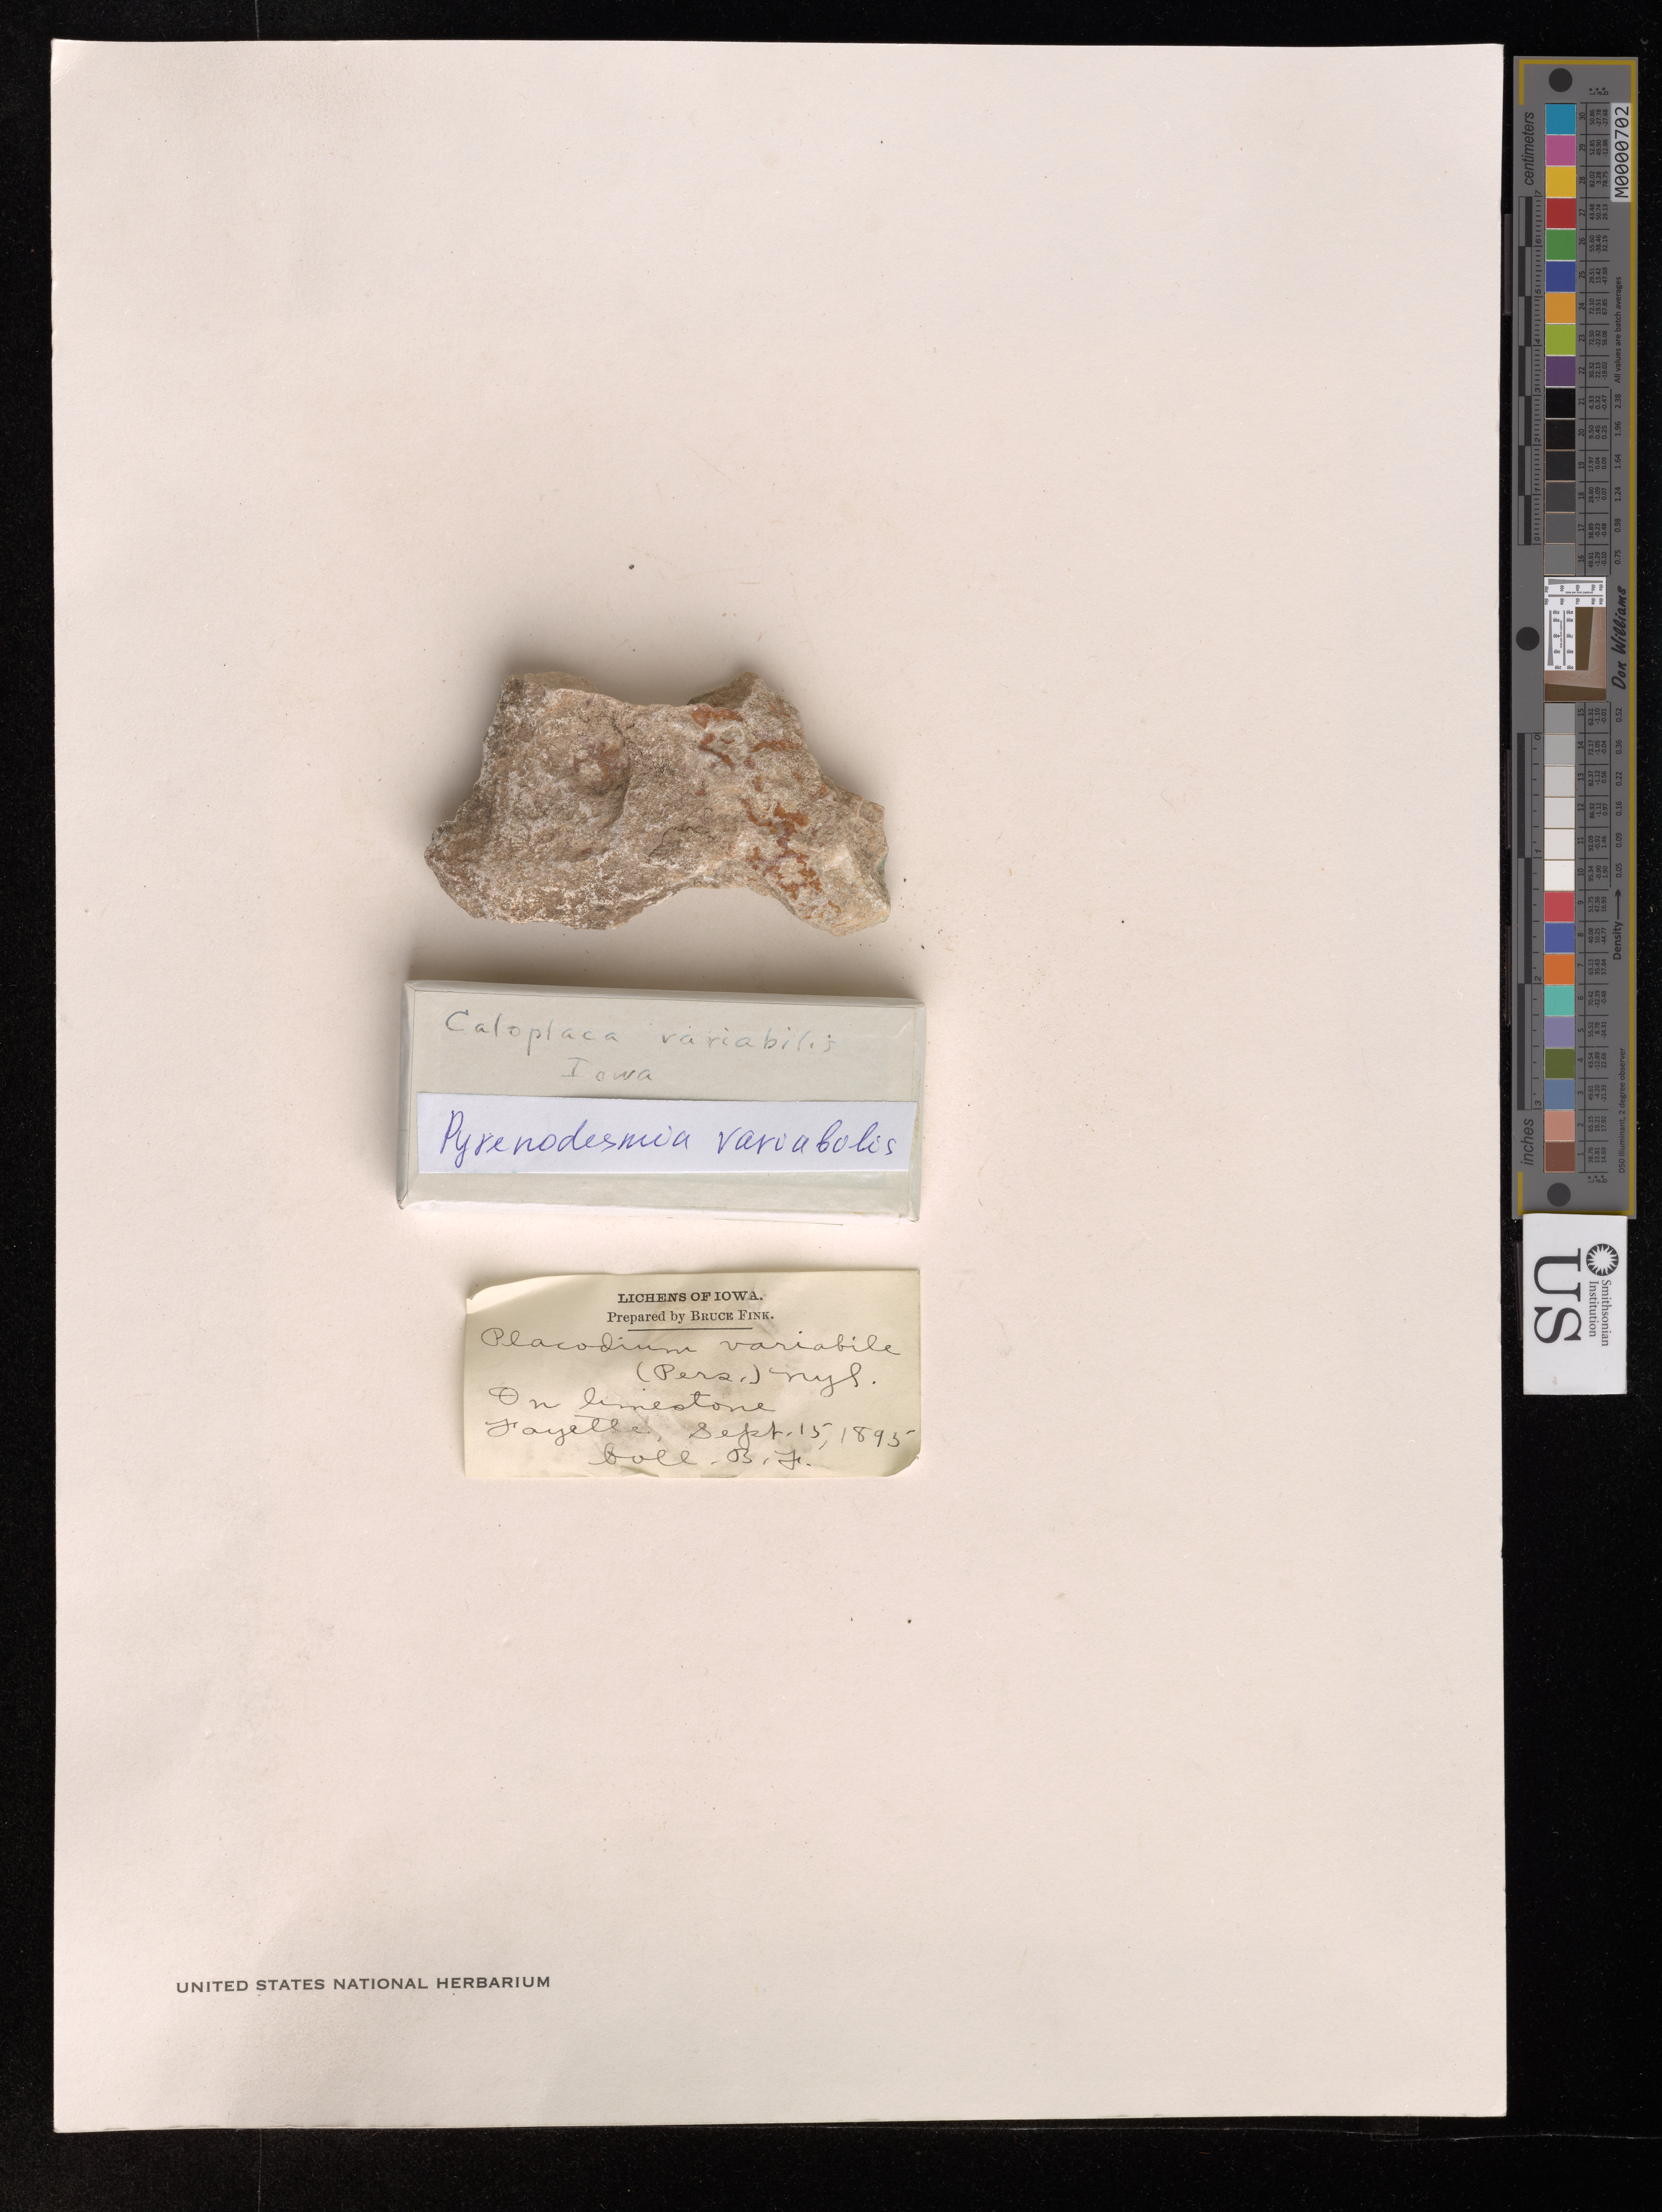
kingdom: Fungi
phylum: Ascomycota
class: Lecanoromycetes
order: Teloschistales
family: Teloschistaceae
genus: Pyrenodesmia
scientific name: Pyrenodesmia variabilis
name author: (Pers.) A. Massal.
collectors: B. Fink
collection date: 1895-09-15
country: United States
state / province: Iowa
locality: Fayette.